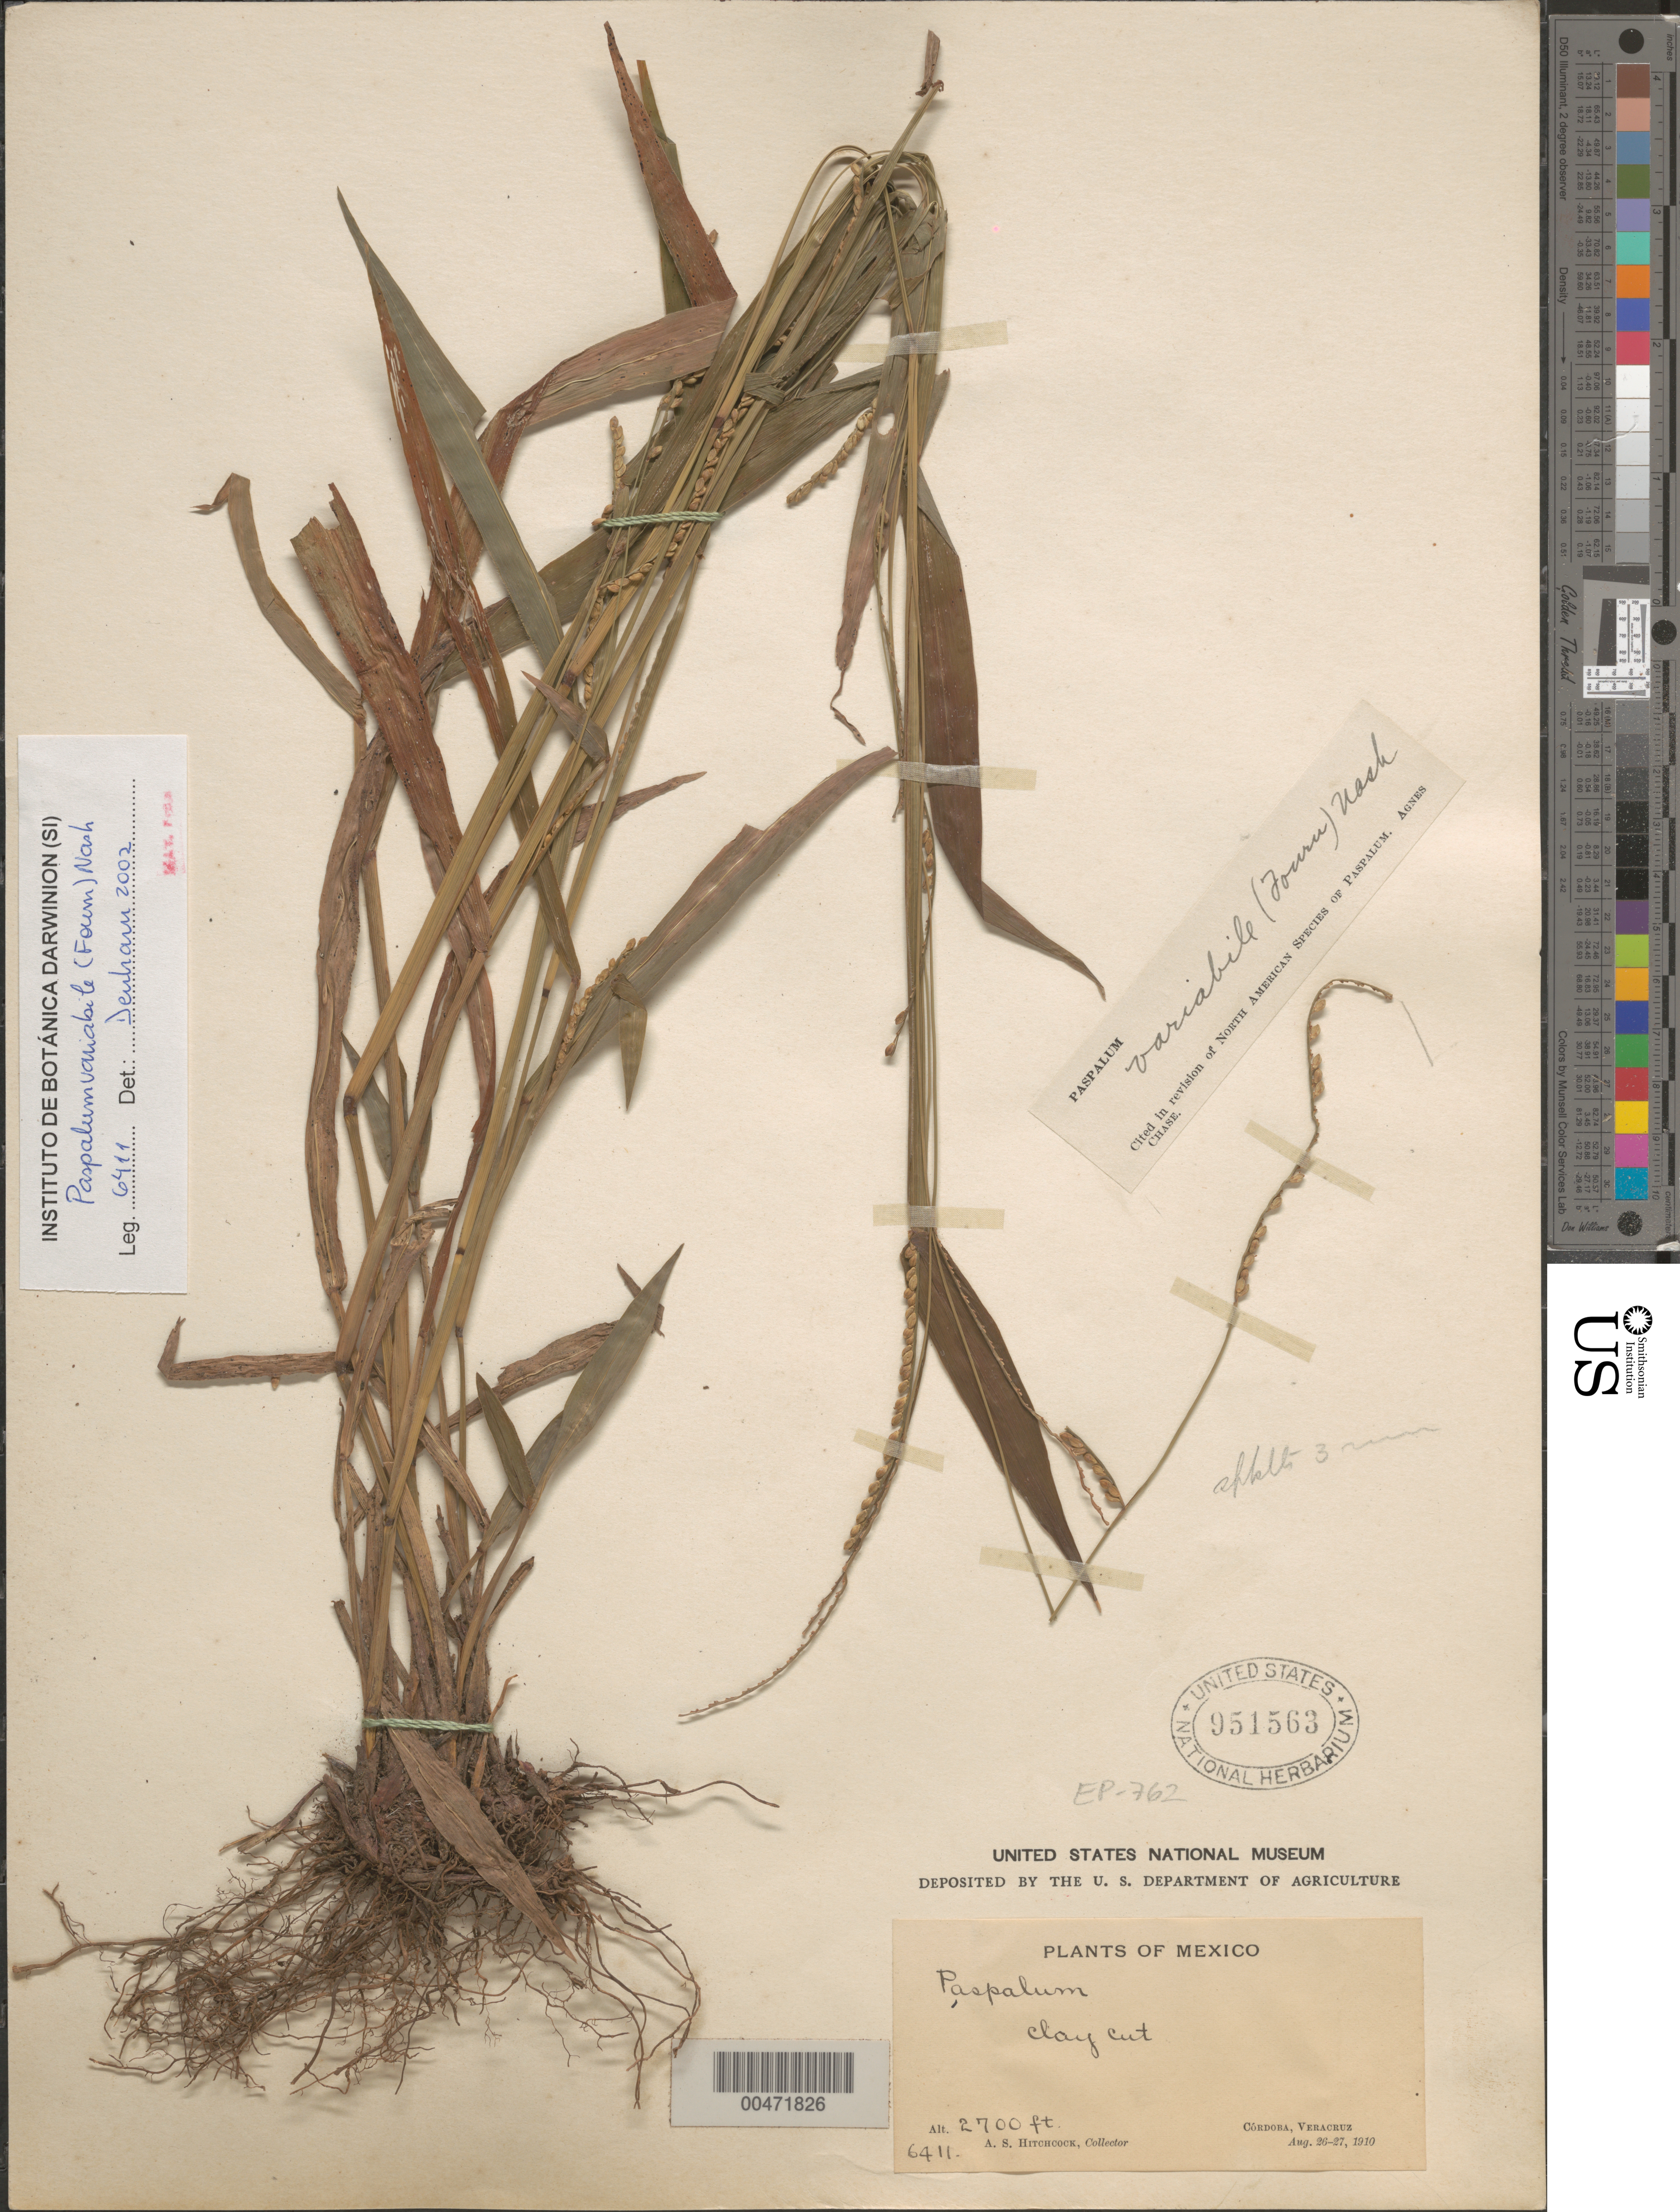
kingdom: Plantae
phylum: Tracheophyta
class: Liliopsida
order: Poales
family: Poaceae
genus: Paspalum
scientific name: Paspalum variabile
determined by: Chase, [M.] Agnes, (US)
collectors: A. S. Hitchcock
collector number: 6411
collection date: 1910-08-26/1910-08-27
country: Mexico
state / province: Veracruz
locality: Cordoba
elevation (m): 823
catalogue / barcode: US 951563